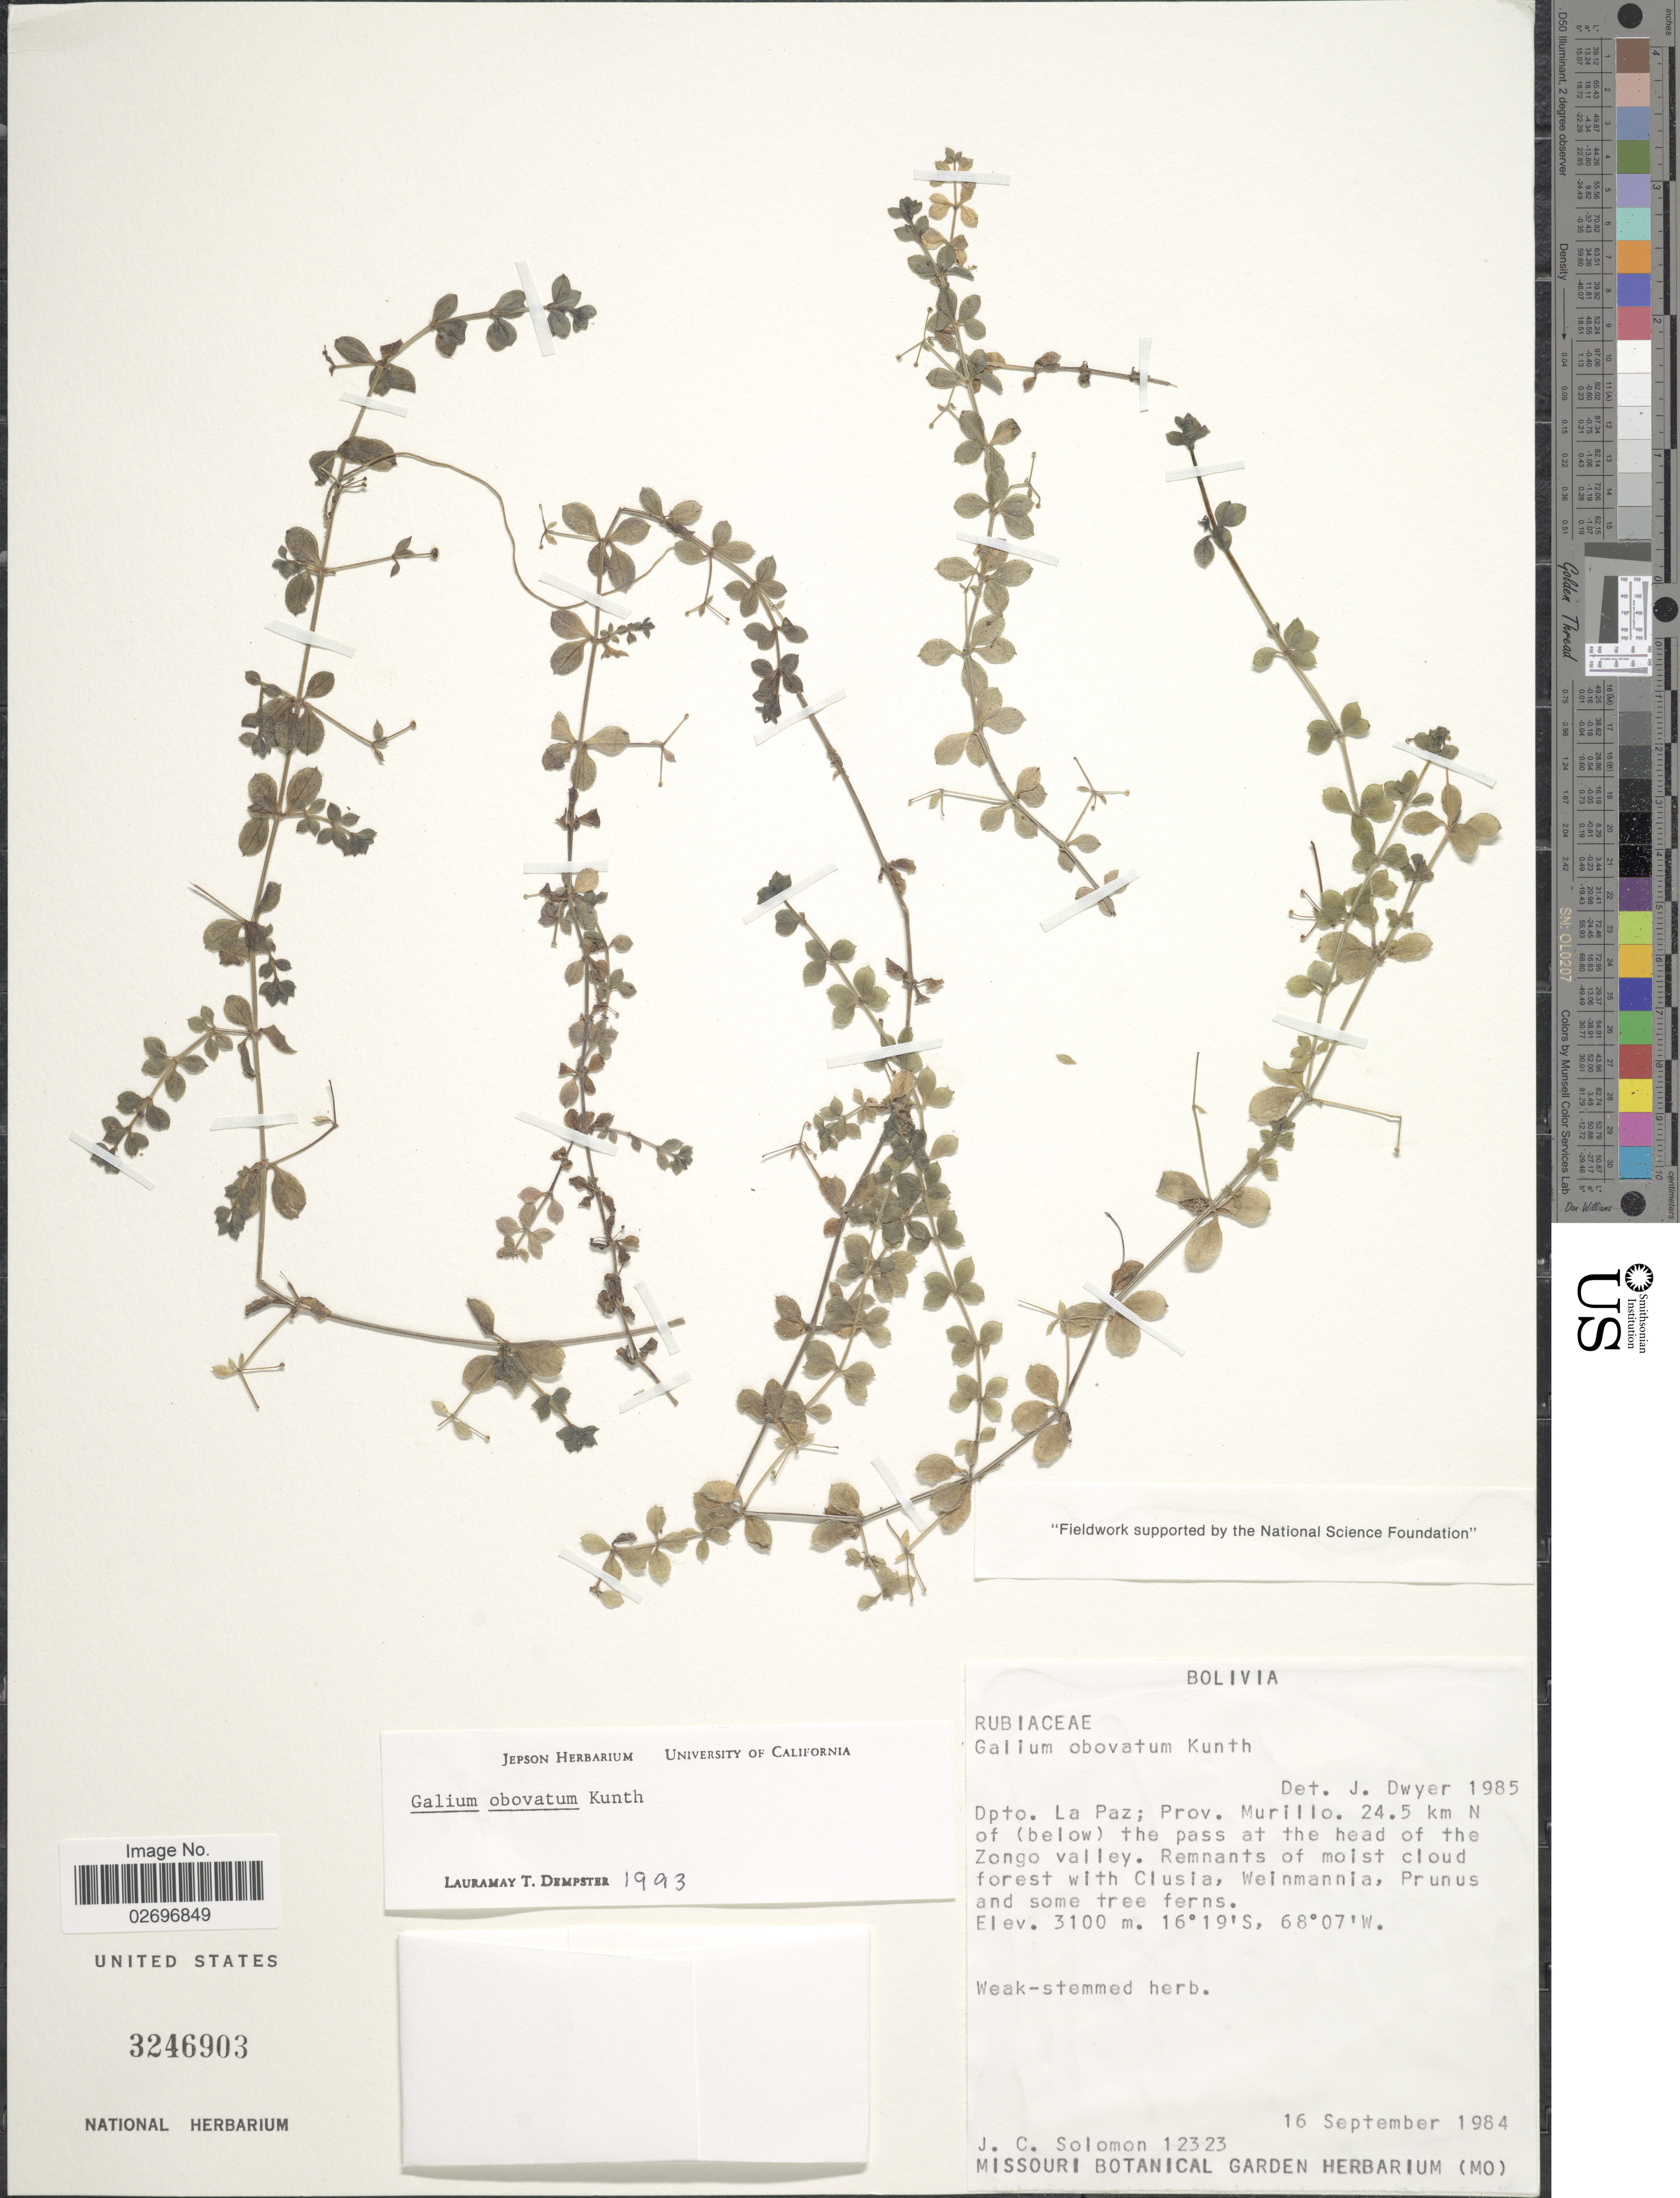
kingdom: Plantae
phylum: Tracheophyta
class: Magnoliopsida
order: Gentianales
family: Rubiaceae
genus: Galium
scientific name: Galium obovatum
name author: Kunth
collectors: J. C. Solomon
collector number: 1223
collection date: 1984-09-16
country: Bolivia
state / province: La Paz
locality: Prov. Murillo, 24.5 km N of (below) the pass at the head of the Zongo valley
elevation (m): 3100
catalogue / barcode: US 3246903